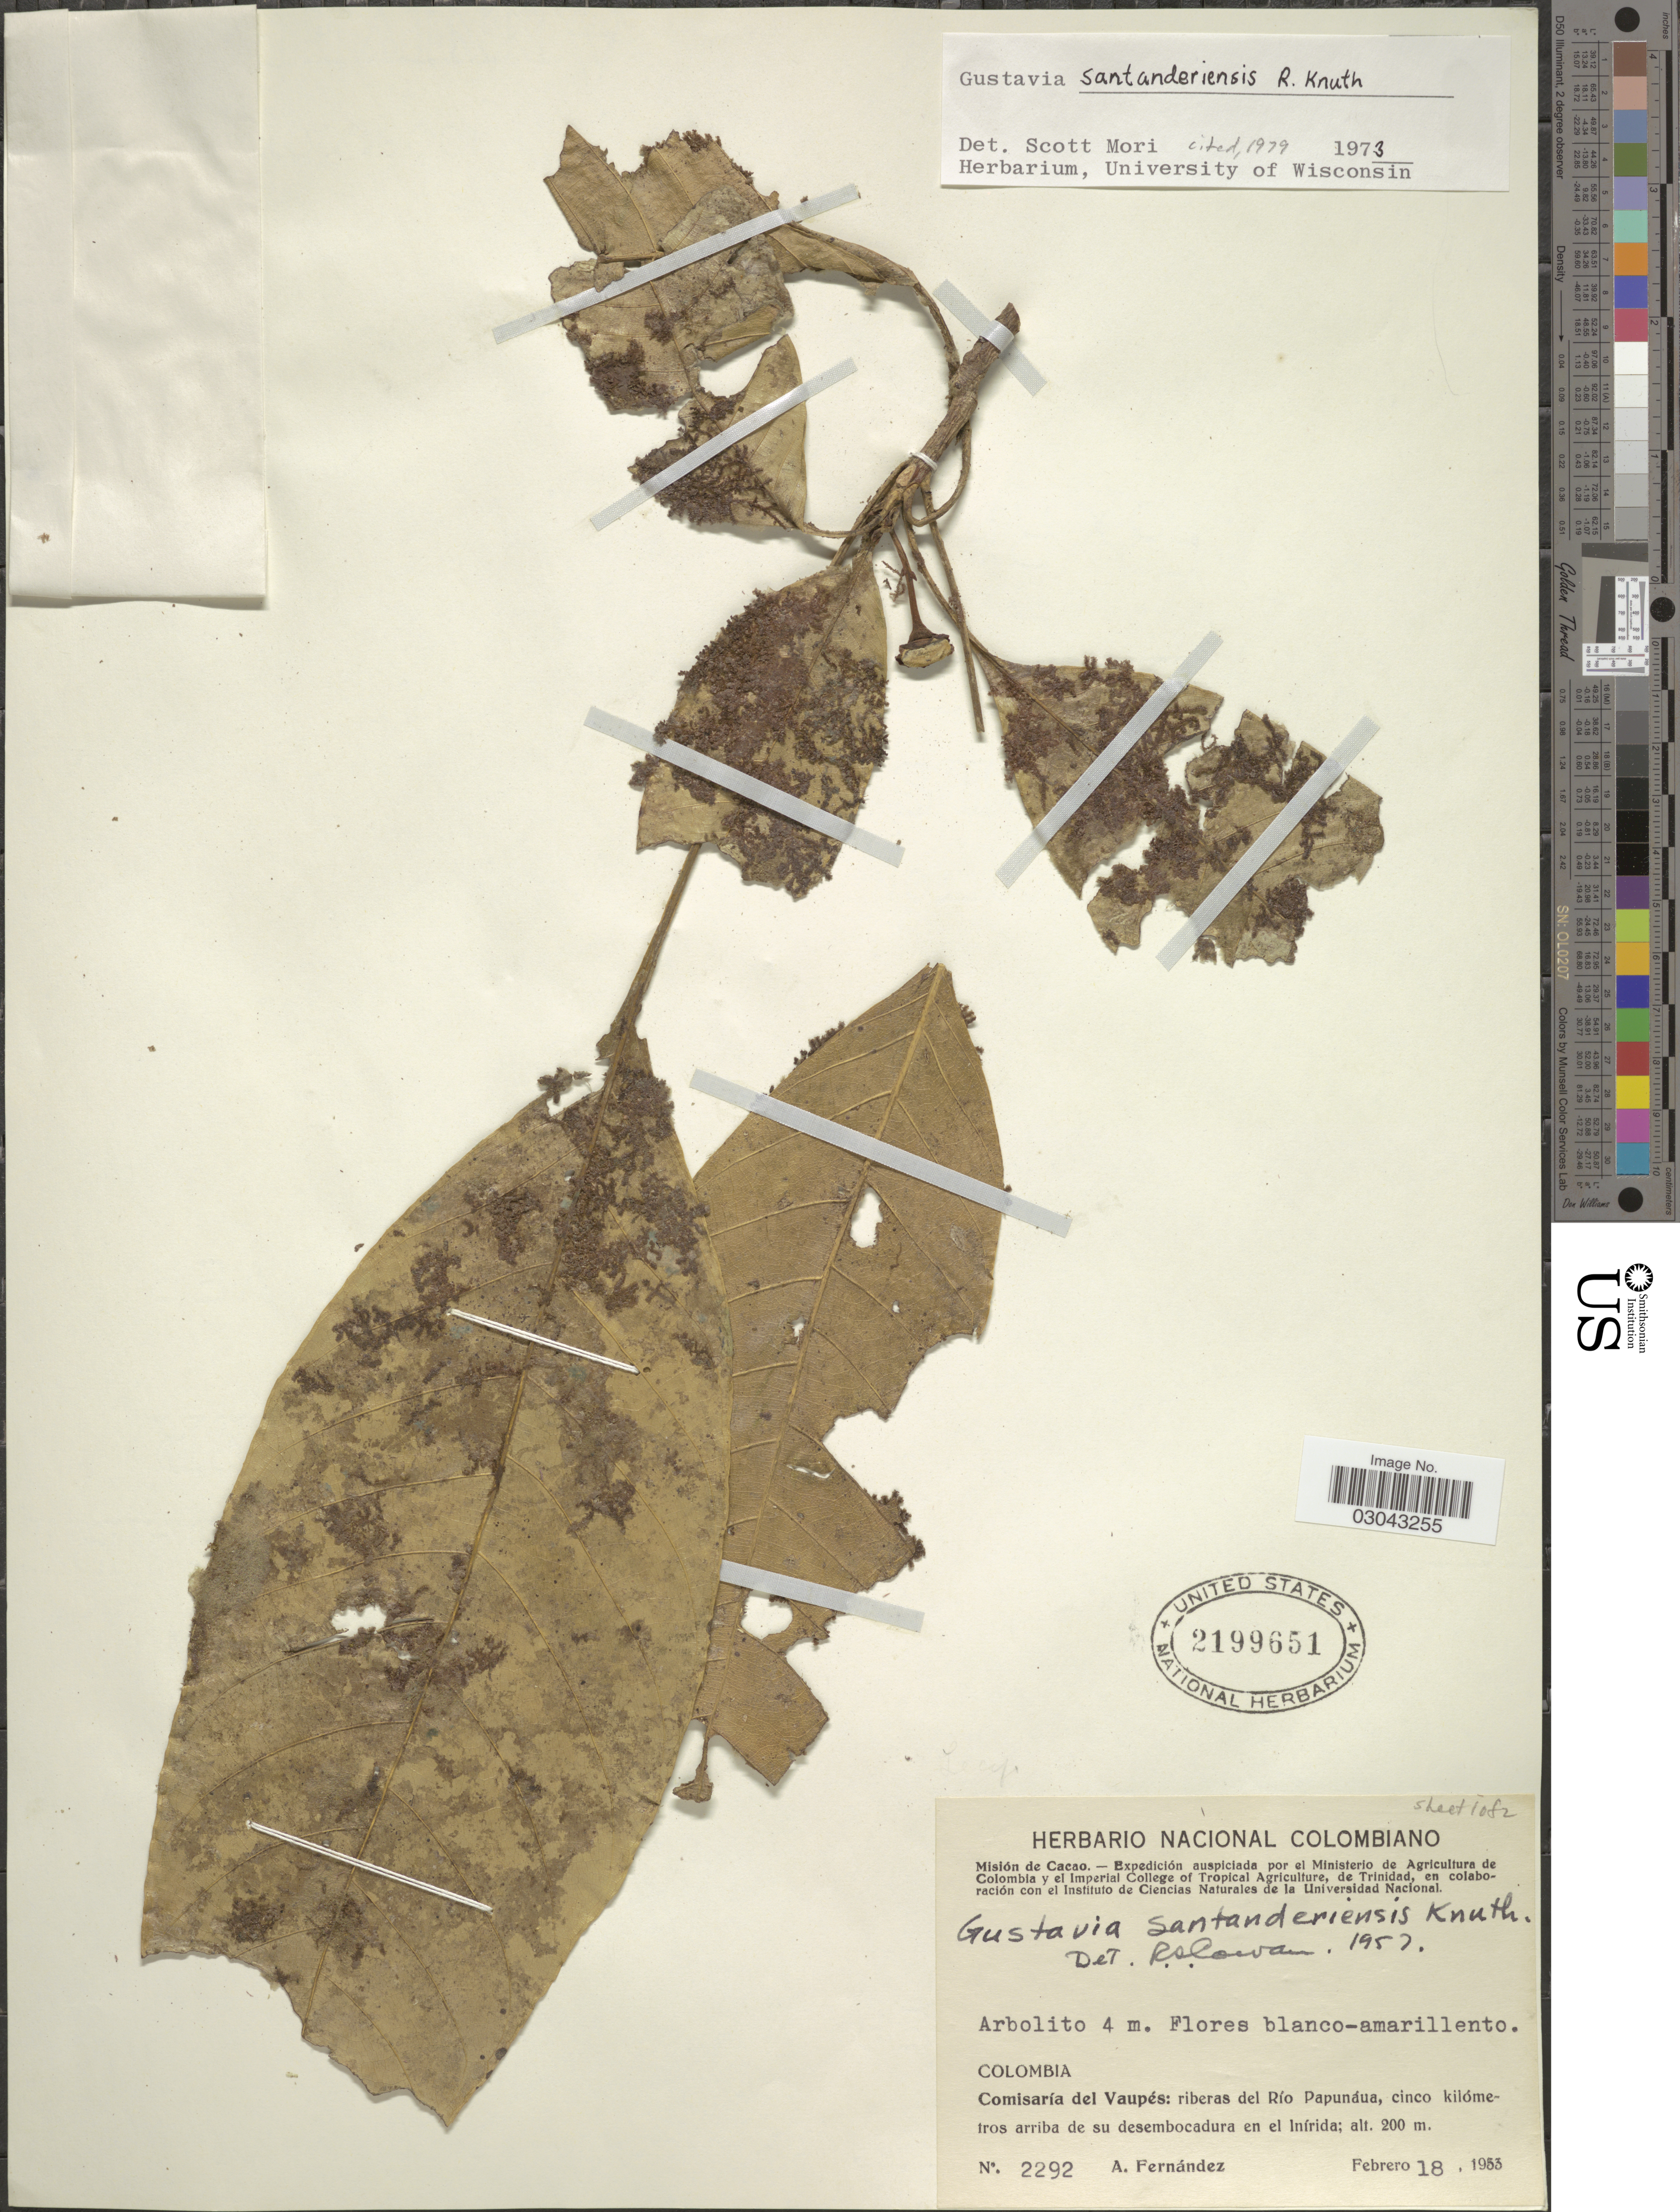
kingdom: Plantae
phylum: Tracheophyta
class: Magnoliopsida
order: Ericales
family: Lecythidaceae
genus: Gustavia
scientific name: Gustavia santanderiensis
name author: R. Knuth in Engl.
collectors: A. Fernández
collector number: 2292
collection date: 1953-02-18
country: Colombia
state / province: Vaupés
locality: Comisaría del Vaupés: riberas del Río Papunáua, cinco kilómetros arriba de su desembocadura en el Inírida.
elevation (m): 200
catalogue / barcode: US 2199651